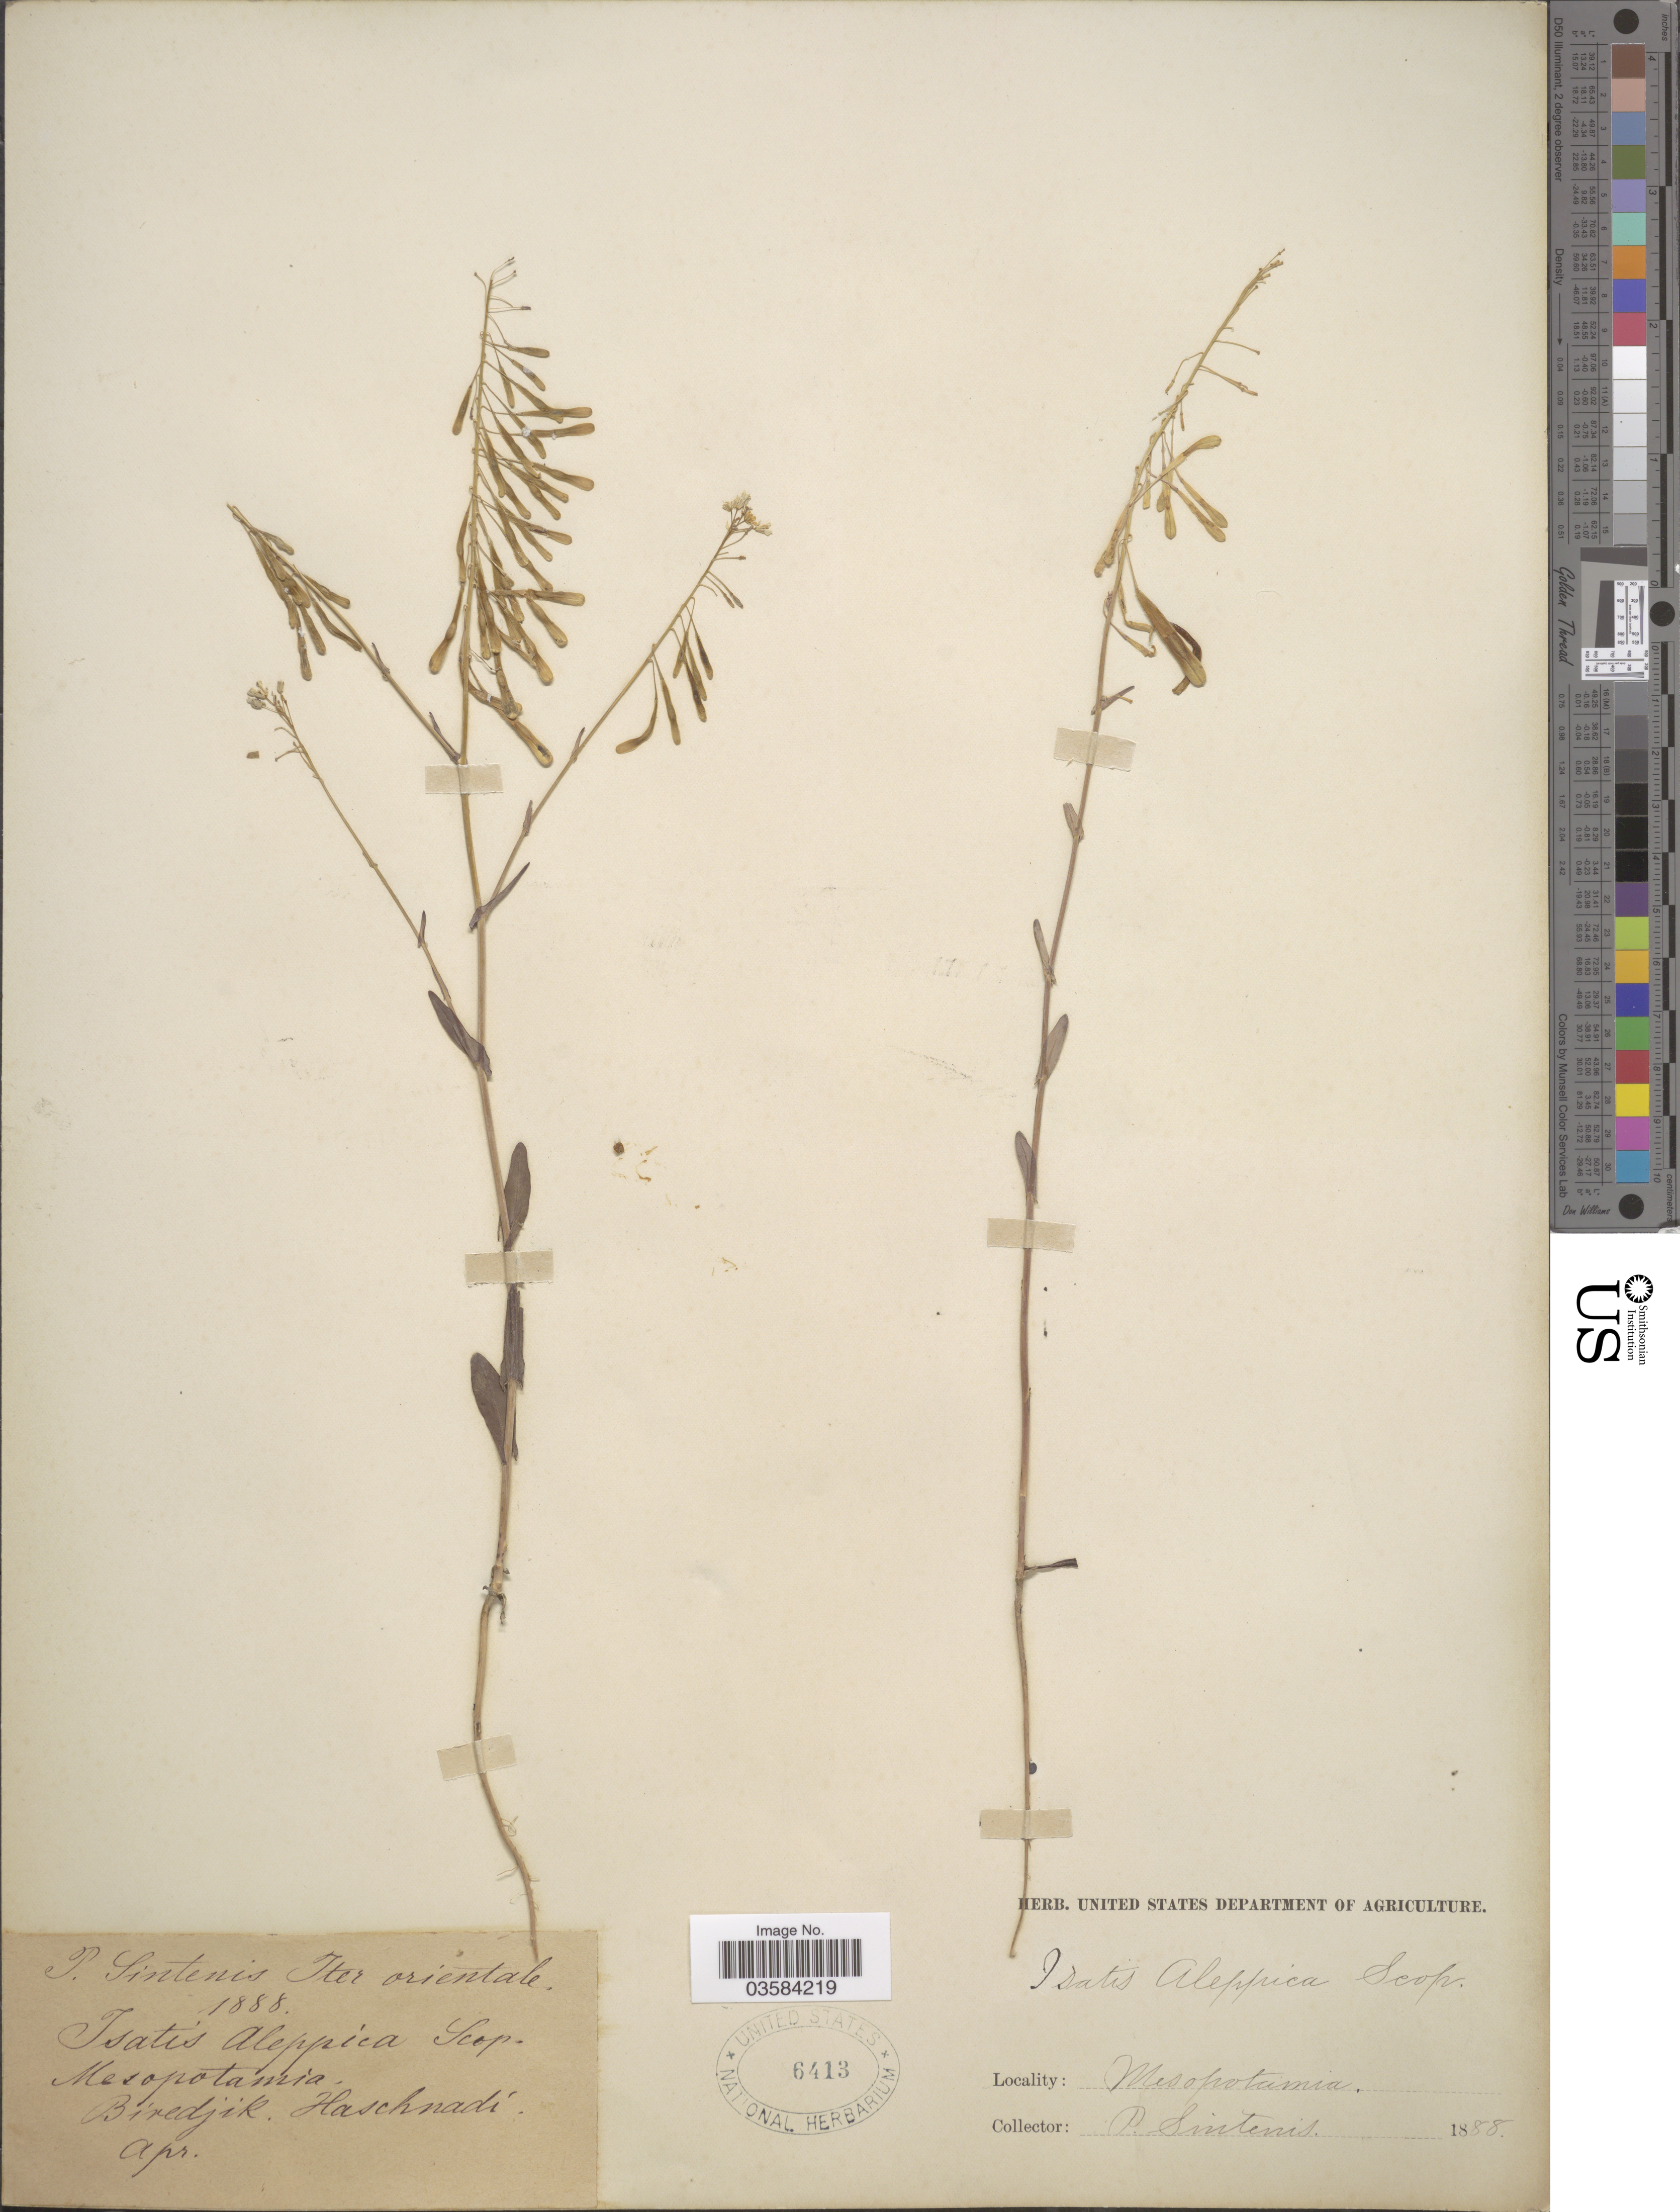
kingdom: Plantae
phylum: Tracheophyta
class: Magnoliopsida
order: Brassicales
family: Brassicaceae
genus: Isatis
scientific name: Isatis aleppica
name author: Scop.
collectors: P. Sintenis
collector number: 202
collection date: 1888-04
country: Turkey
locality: Mesopotamia. Iter orientale. Biredjik Haschnadi.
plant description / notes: This collection is part of Paul Sintenis' “Iter Orientale 1888” trip, and the collection number is 202.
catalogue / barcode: US 6413